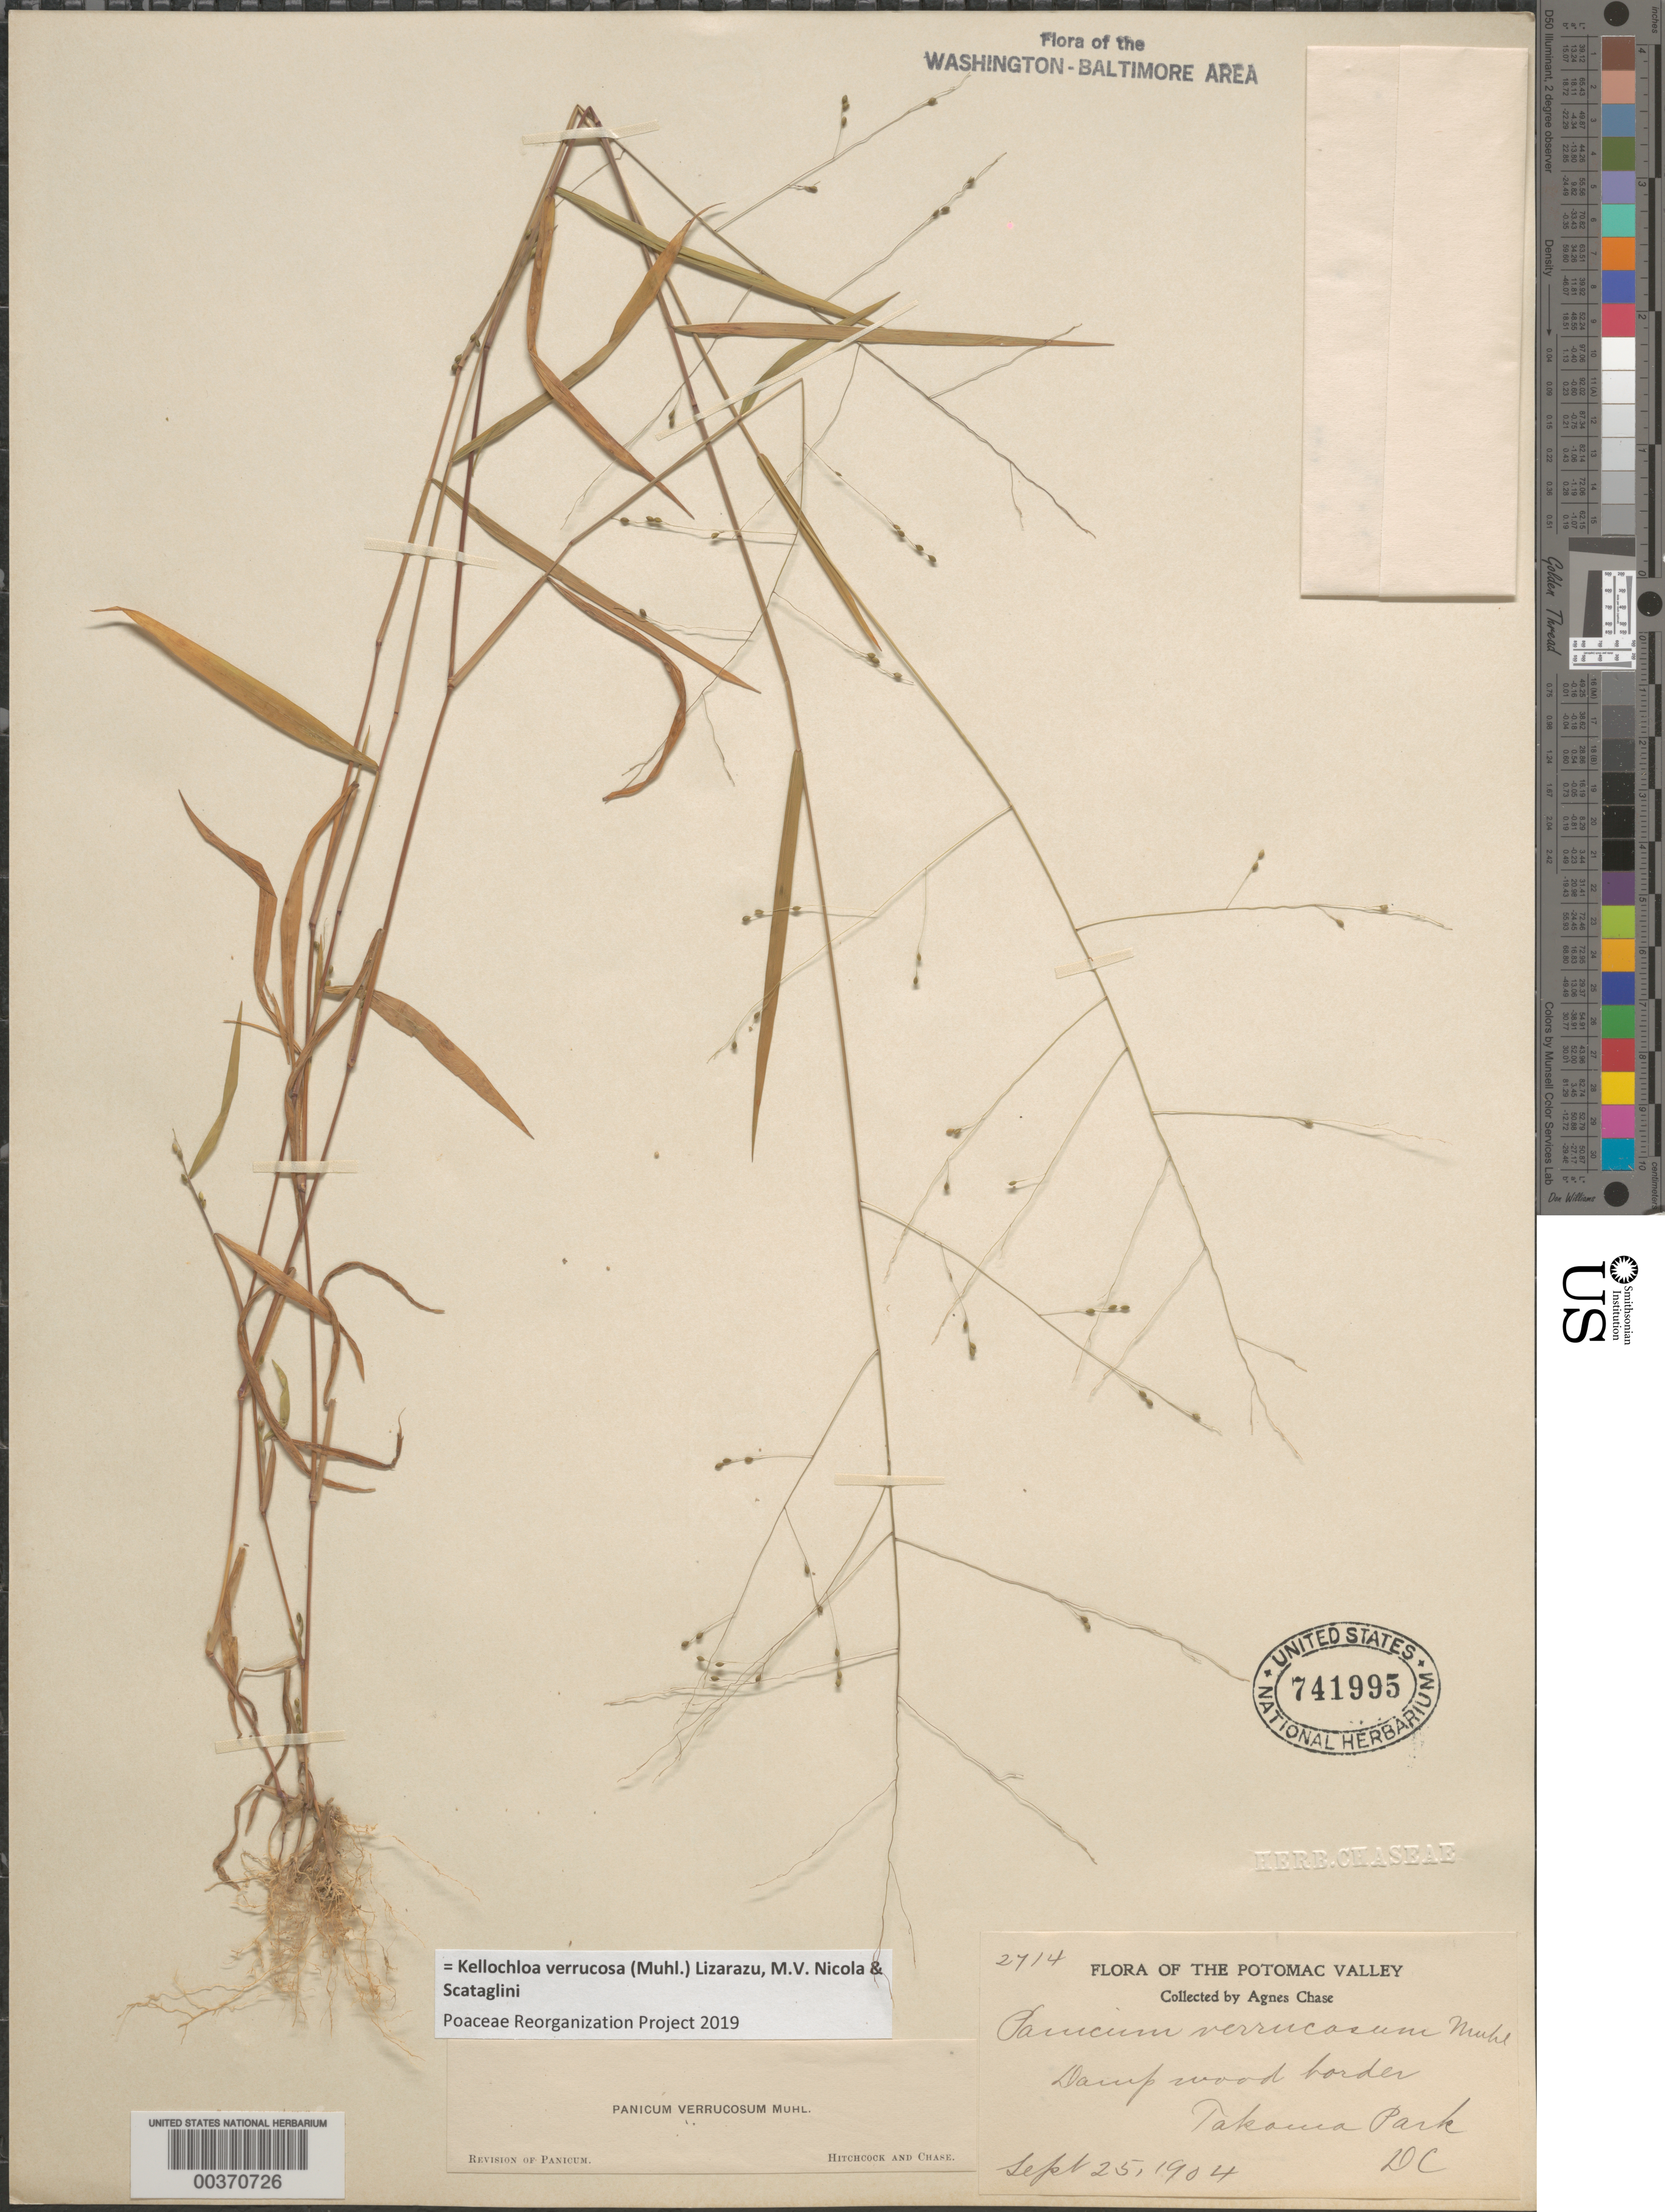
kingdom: Plantae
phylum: Tracheophyta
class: Liliopsida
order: Poales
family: Poaceae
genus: Panicum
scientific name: Panicum verrucosum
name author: Muhl.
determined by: Hitchcock, A. S.; Chase, [M.] A.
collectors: A. Chase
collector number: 2714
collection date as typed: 25 Sep 1904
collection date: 1904-09-25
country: United States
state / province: District of Columbia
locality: Tacoma Park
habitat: Damp woods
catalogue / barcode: US 741995